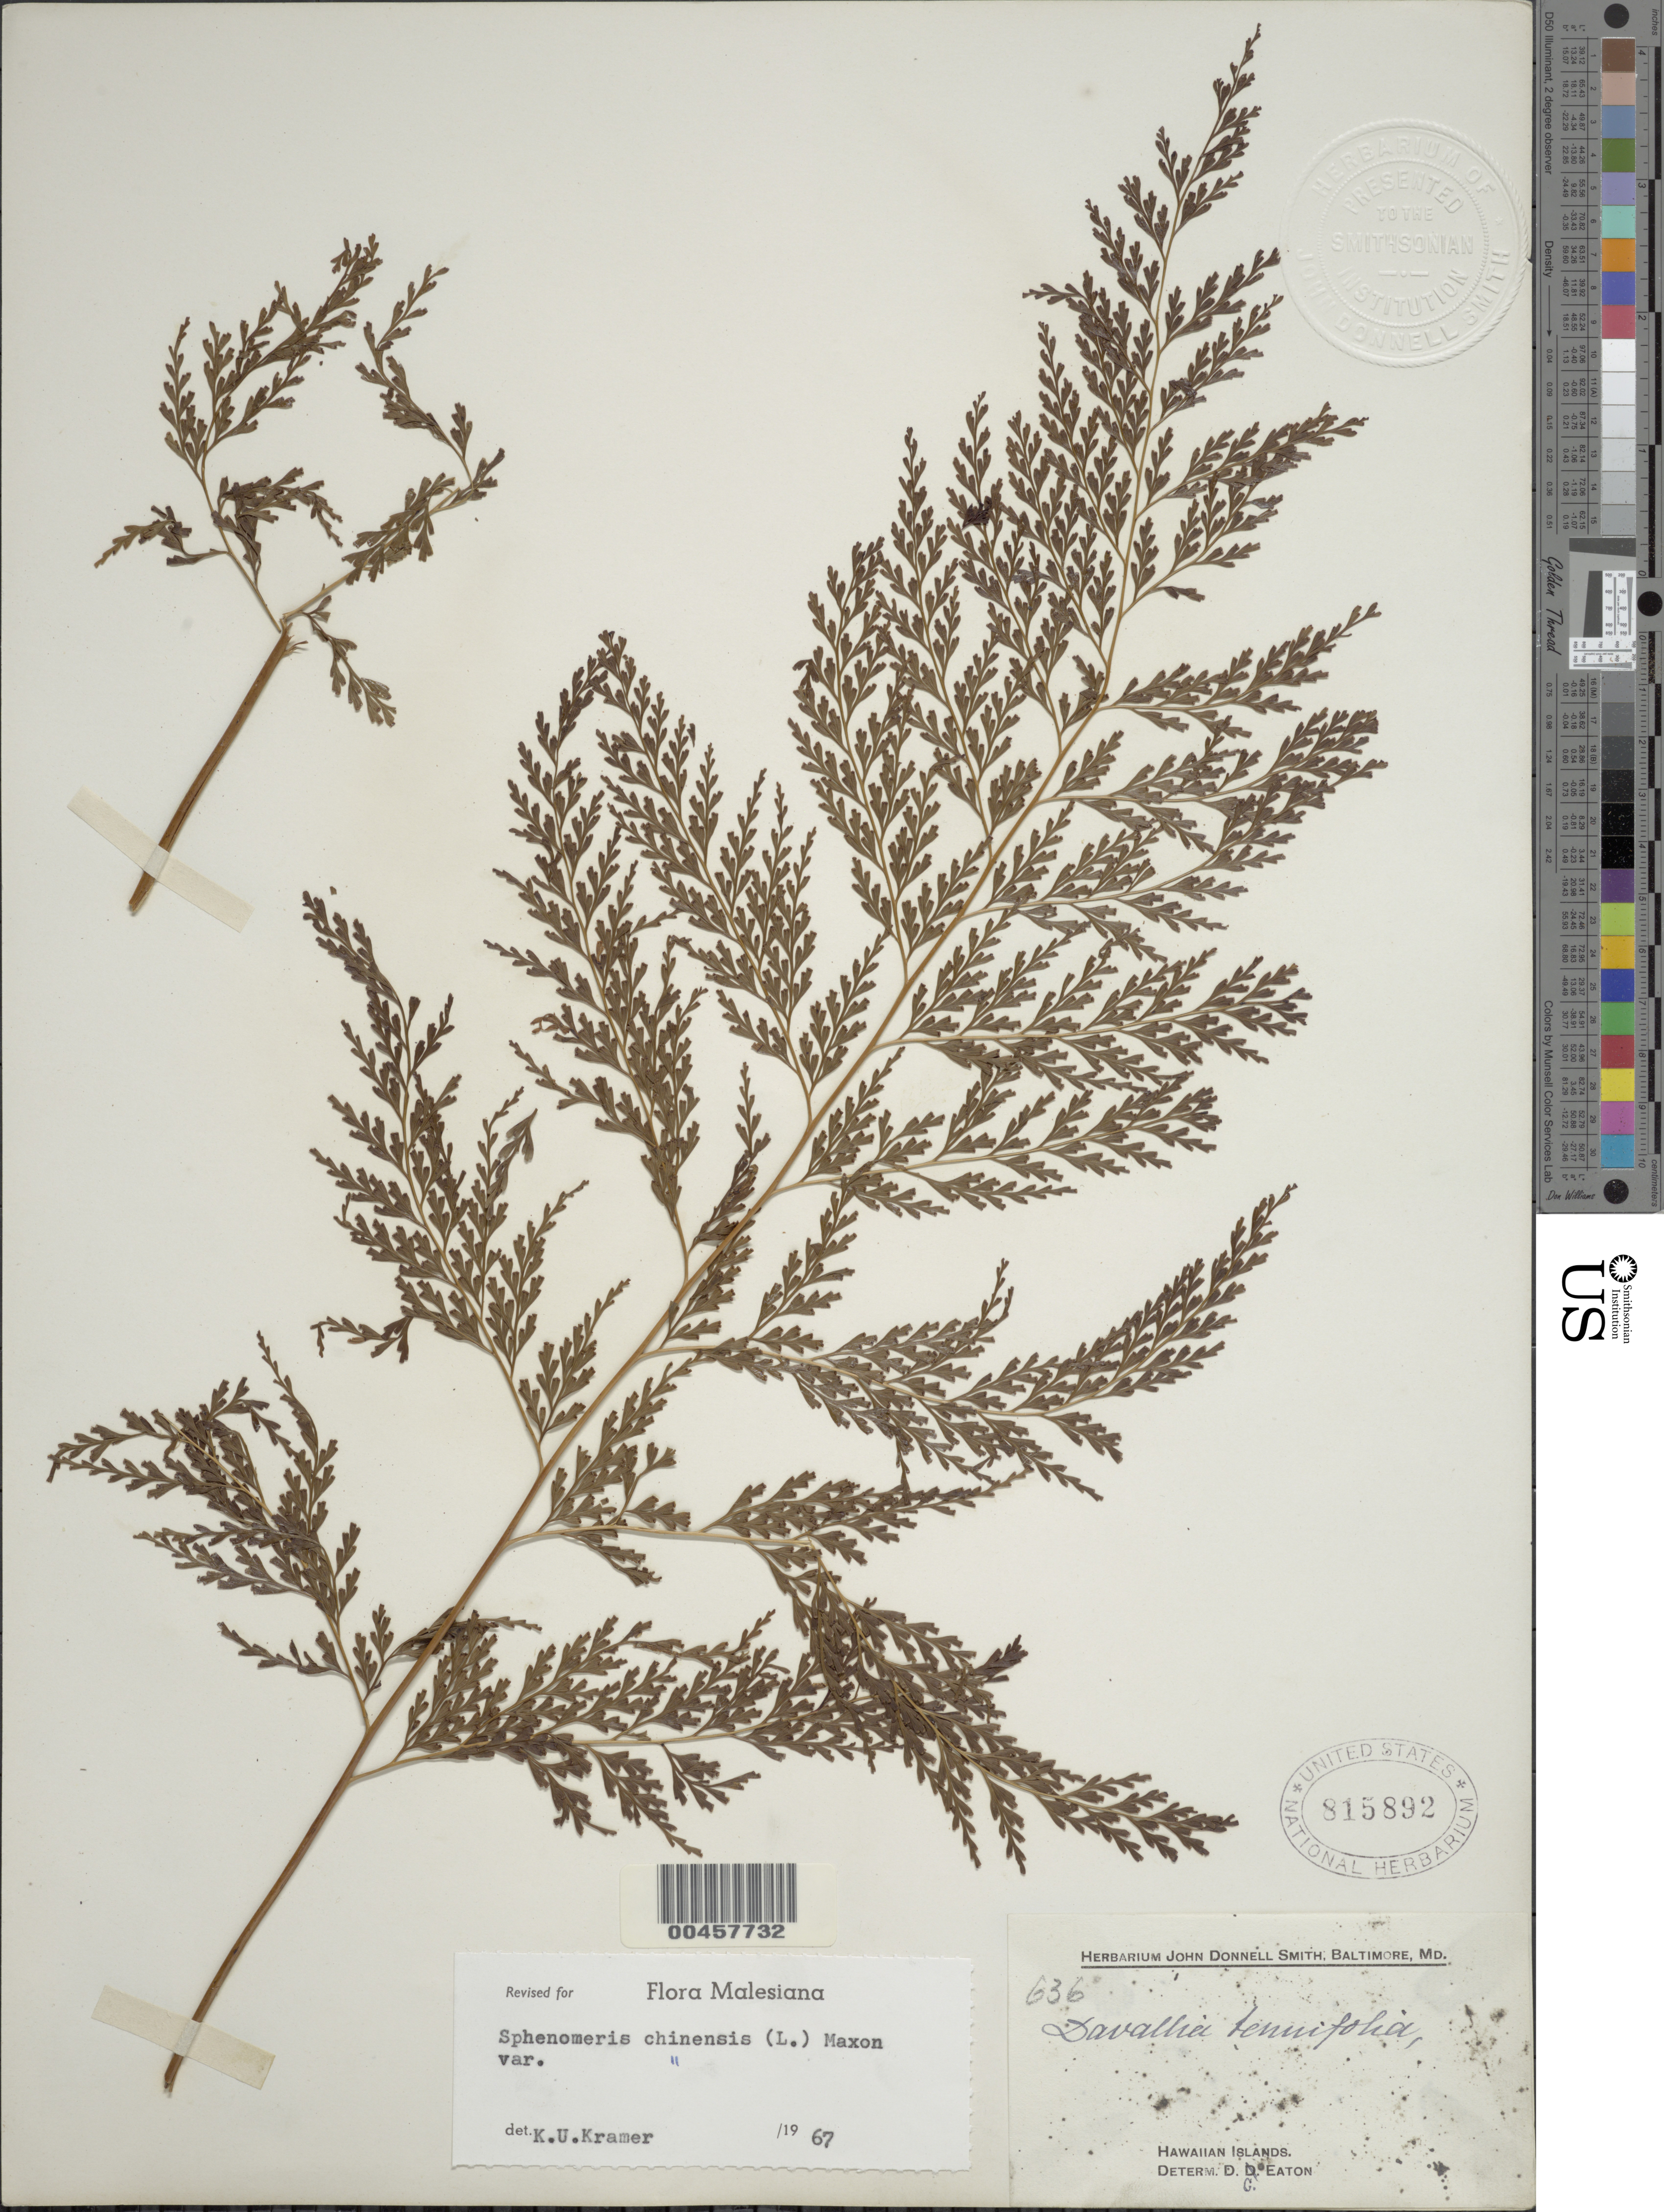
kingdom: Plantae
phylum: Tracheophyta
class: Polypodiopsida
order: Polypodiales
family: Lindsaeaceae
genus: Sphenomeris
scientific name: Sphenomeris chinensis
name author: (L.) Maxon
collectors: J. Donnell Smith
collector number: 636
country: United States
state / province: Hawaii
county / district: Hawaii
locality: Hawaiian Islands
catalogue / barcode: US 815892